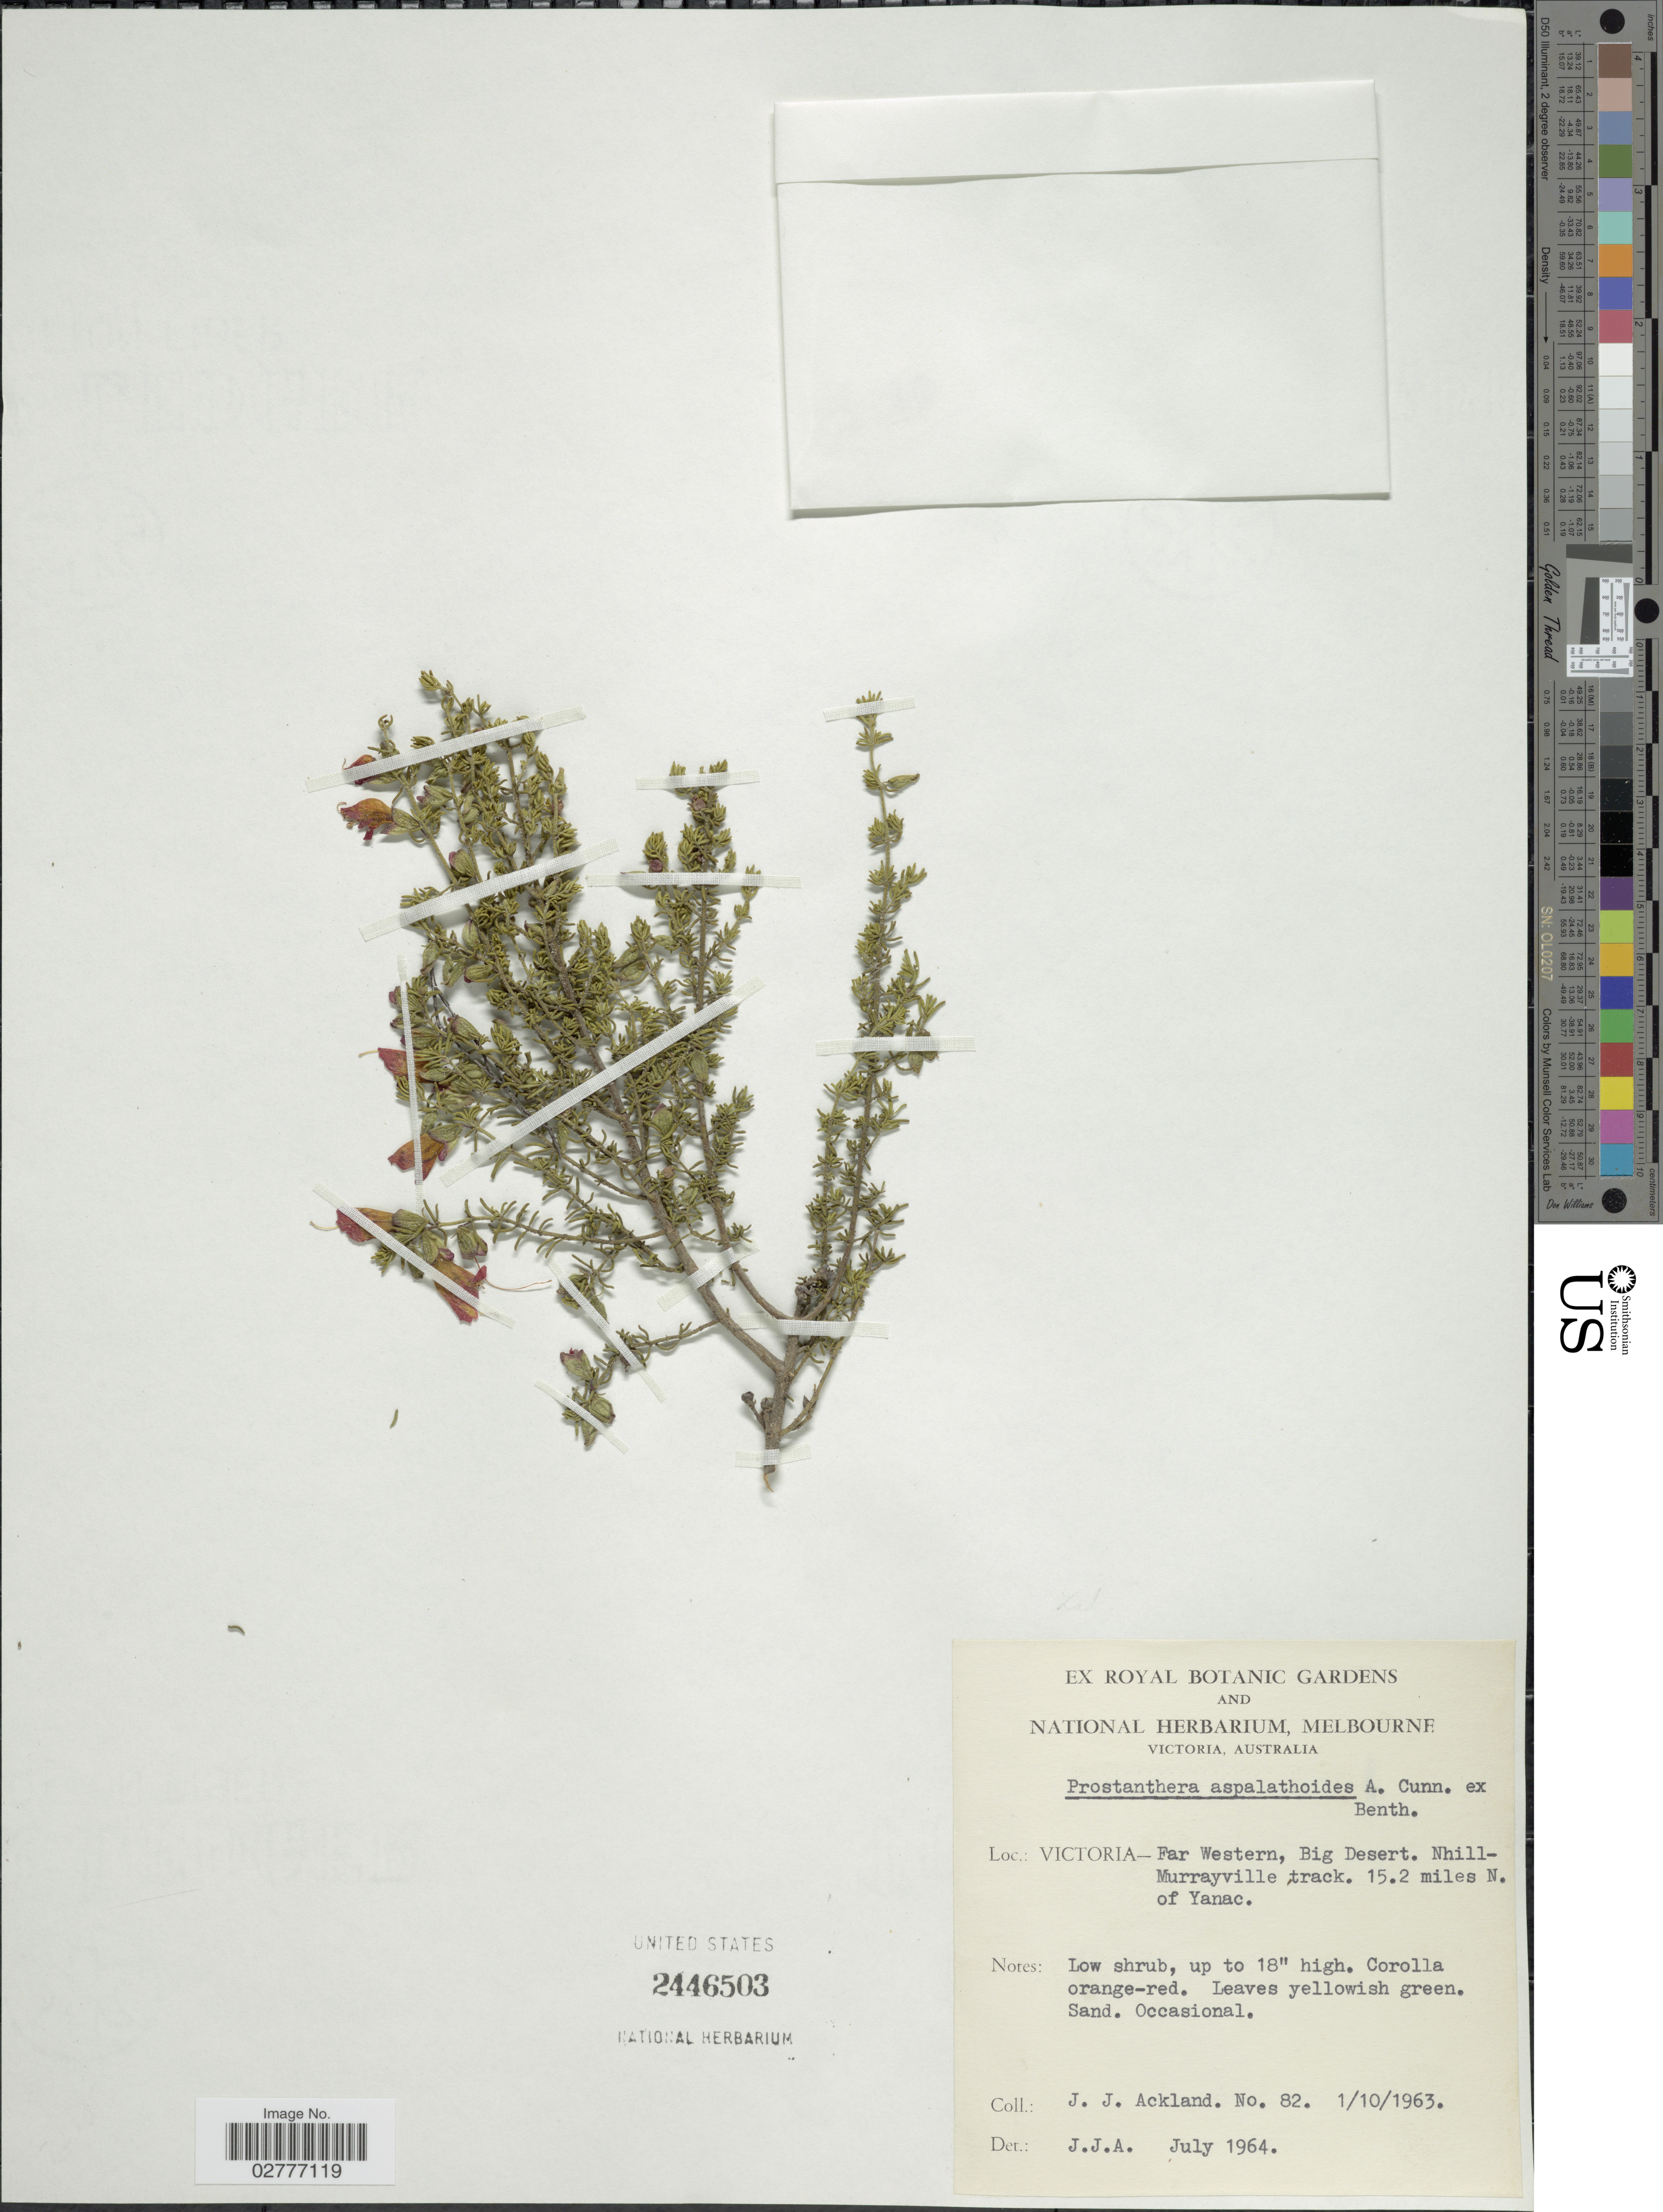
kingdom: Plantae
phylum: Tracheophyta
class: Magnoliopsida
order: Lamiales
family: Lamiaceae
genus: Prostanthera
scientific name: Prostanthera aspalathoides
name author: A. Cunn. ex Benth.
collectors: J. J. Ackland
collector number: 82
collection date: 1963-10-01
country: Australia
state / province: Victoria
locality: Victoria - Far Western, Big Desert. Nhill-Murrayville track. 15.2 miles N. of Yanac.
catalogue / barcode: US 2446503